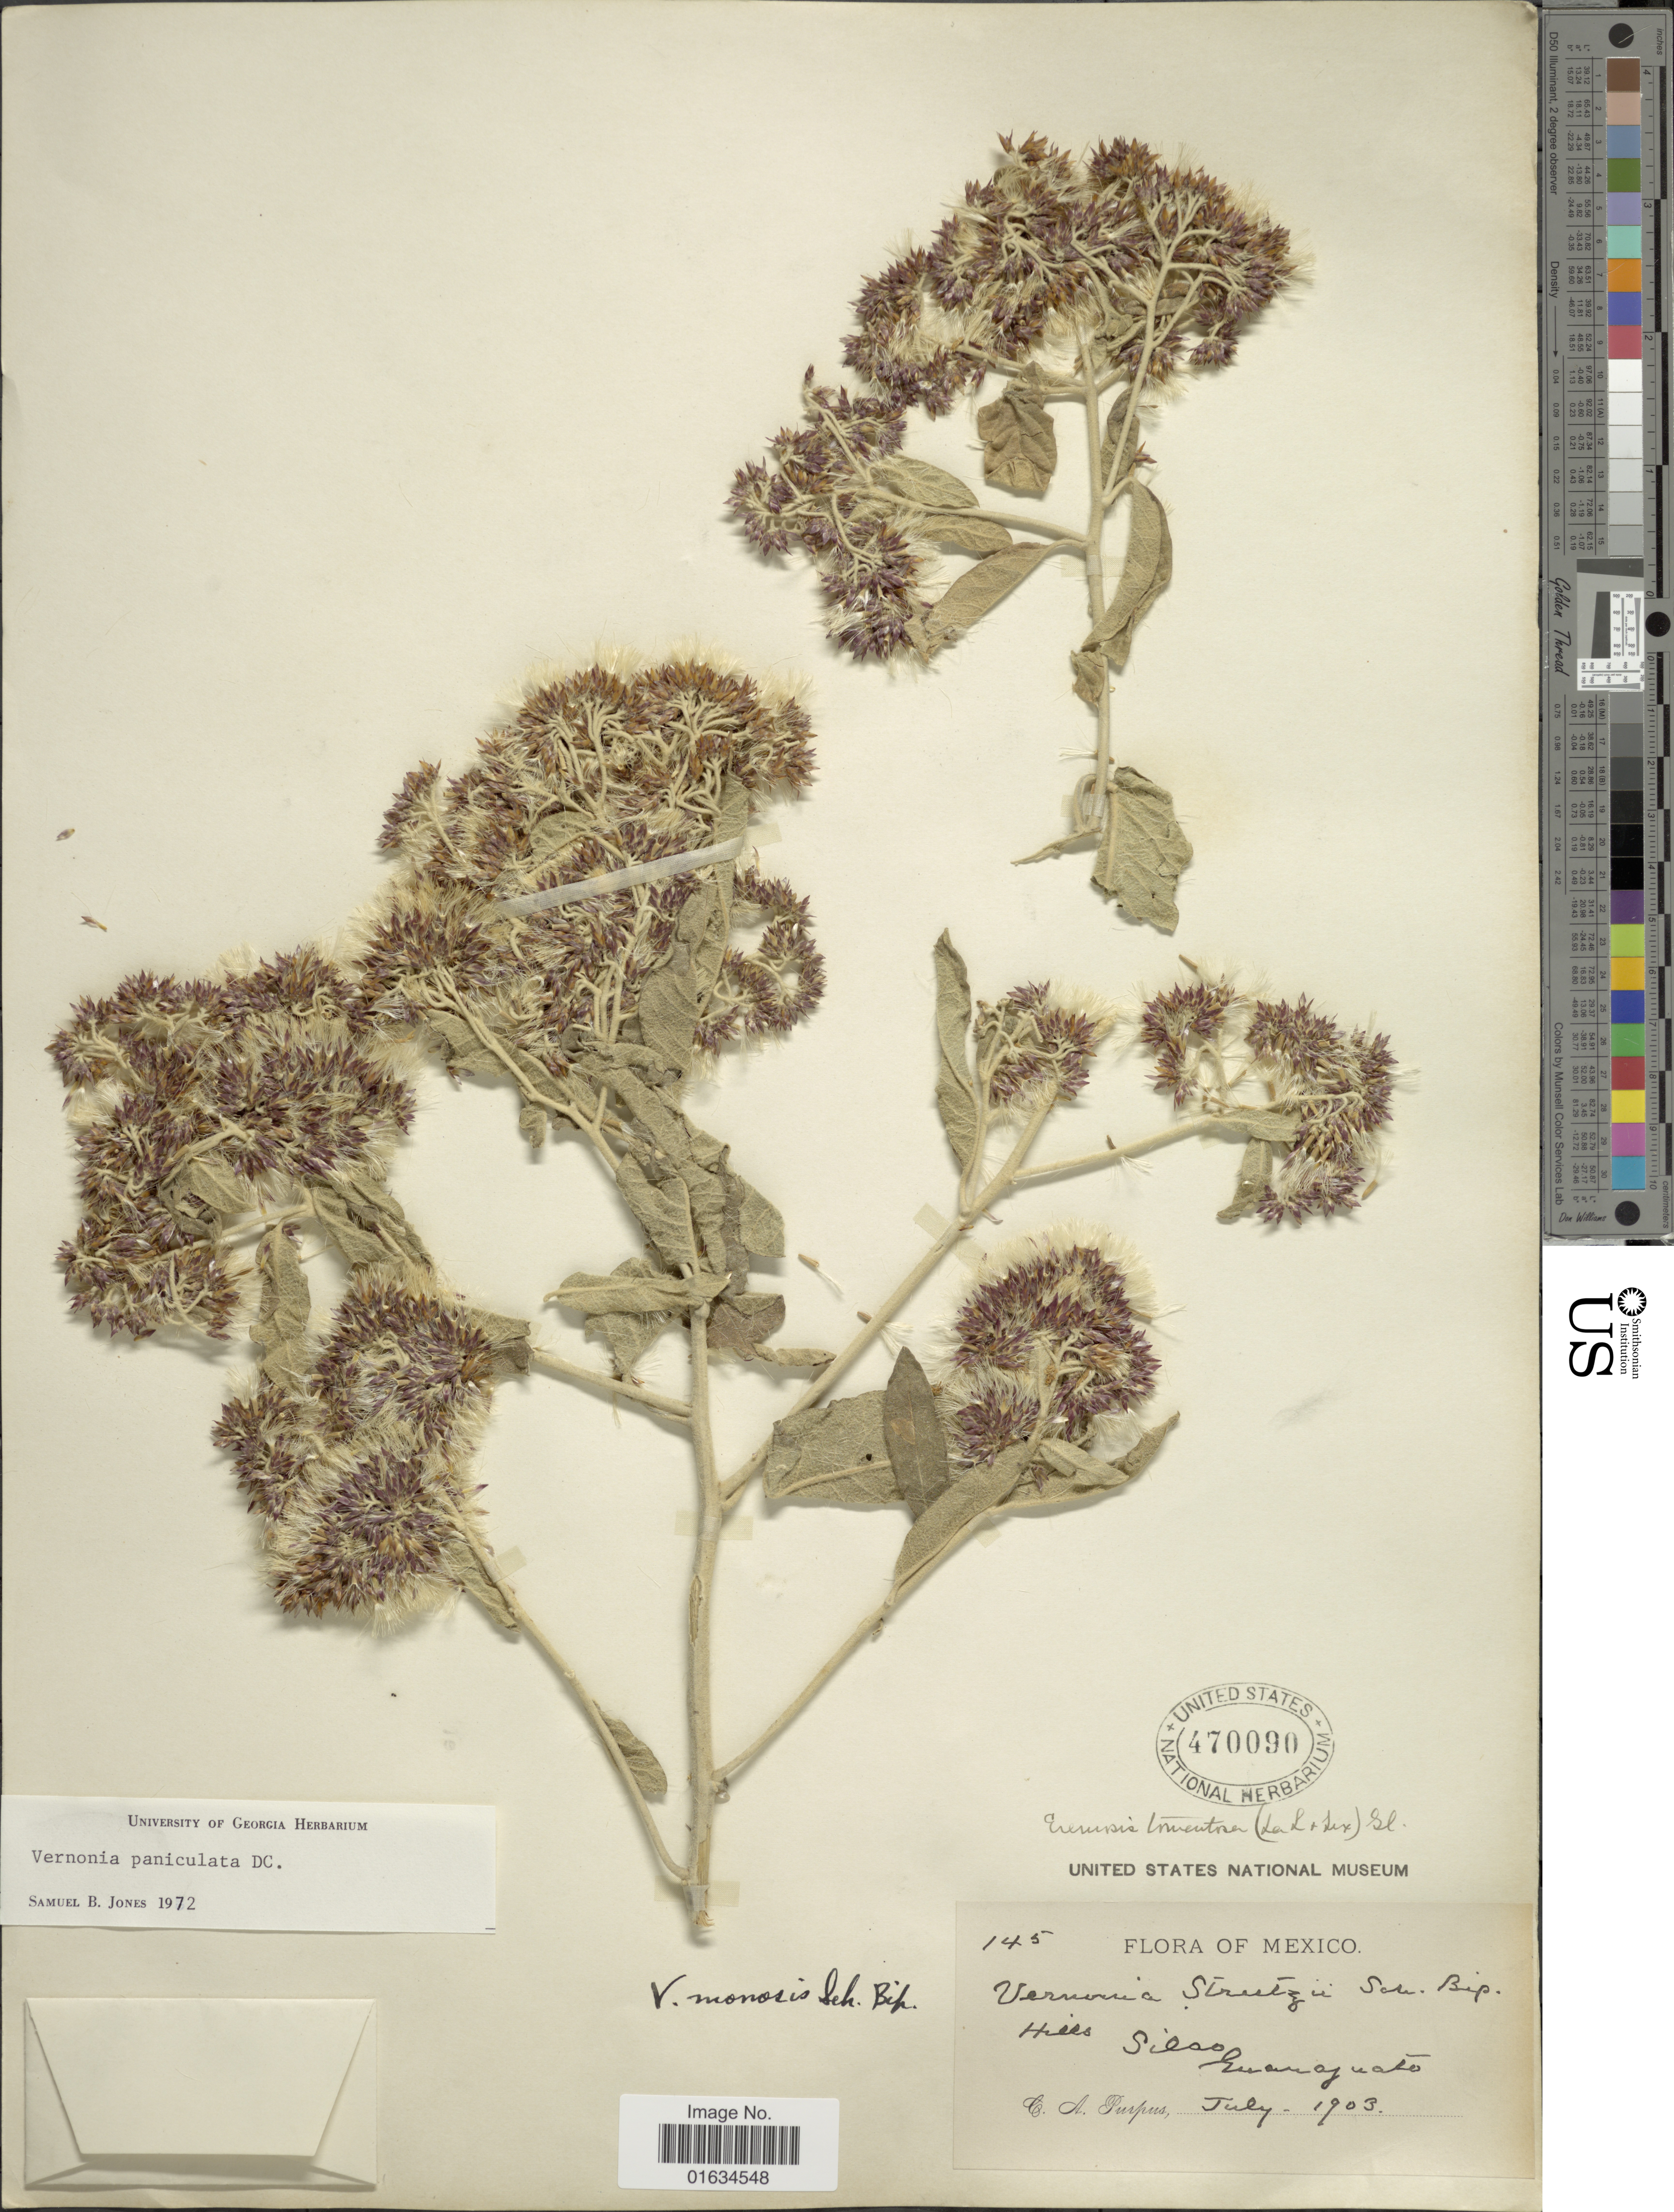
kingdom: Plantae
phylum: Tracheophyta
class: Magnoliopsida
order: Asterales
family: Asteraceae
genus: Vernonia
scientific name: Vernonia paniculata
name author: DC.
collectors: C. A. Purpus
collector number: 145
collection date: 1903-07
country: Mexico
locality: Hills Silao, Guanajuato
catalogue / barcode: US 470090